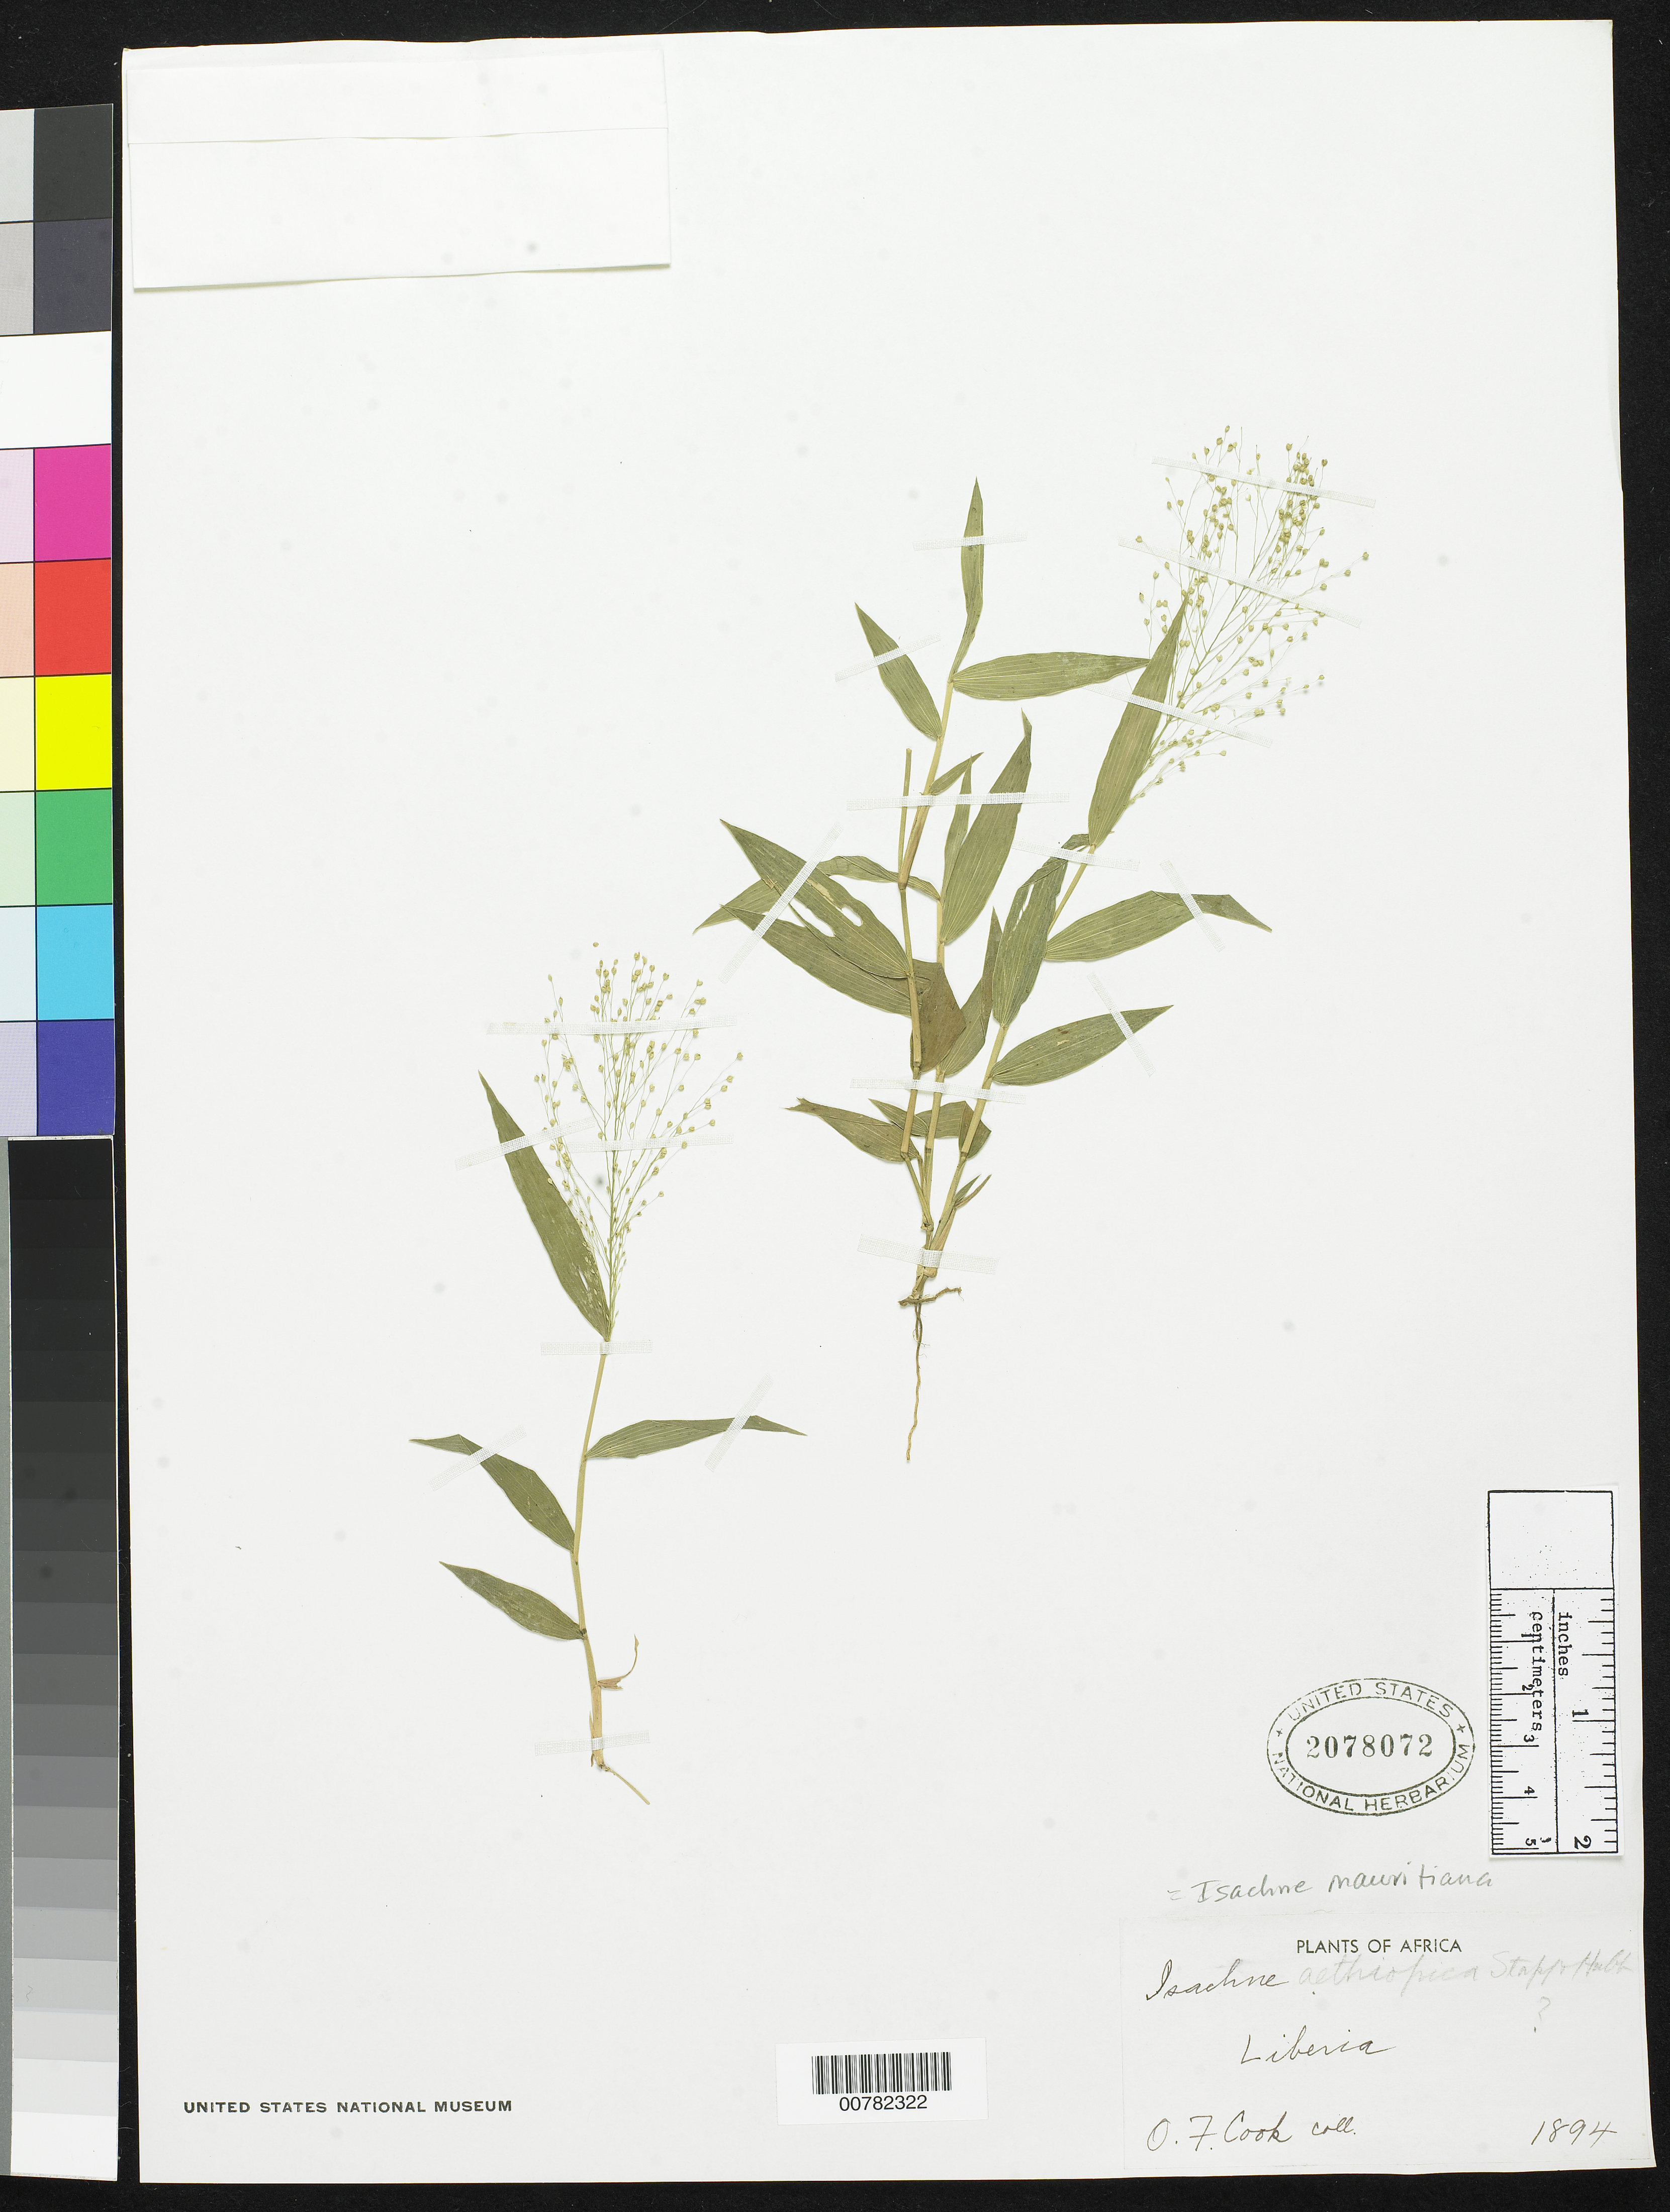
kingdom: Plantae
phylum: Tracheophyta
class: Liliopsida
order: Poales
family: Poaceae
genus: Isachne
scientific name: Isachne mauritiana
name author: Kunth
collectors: O. F. Cook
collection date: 1894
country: Liberia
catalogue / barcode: US 2078072